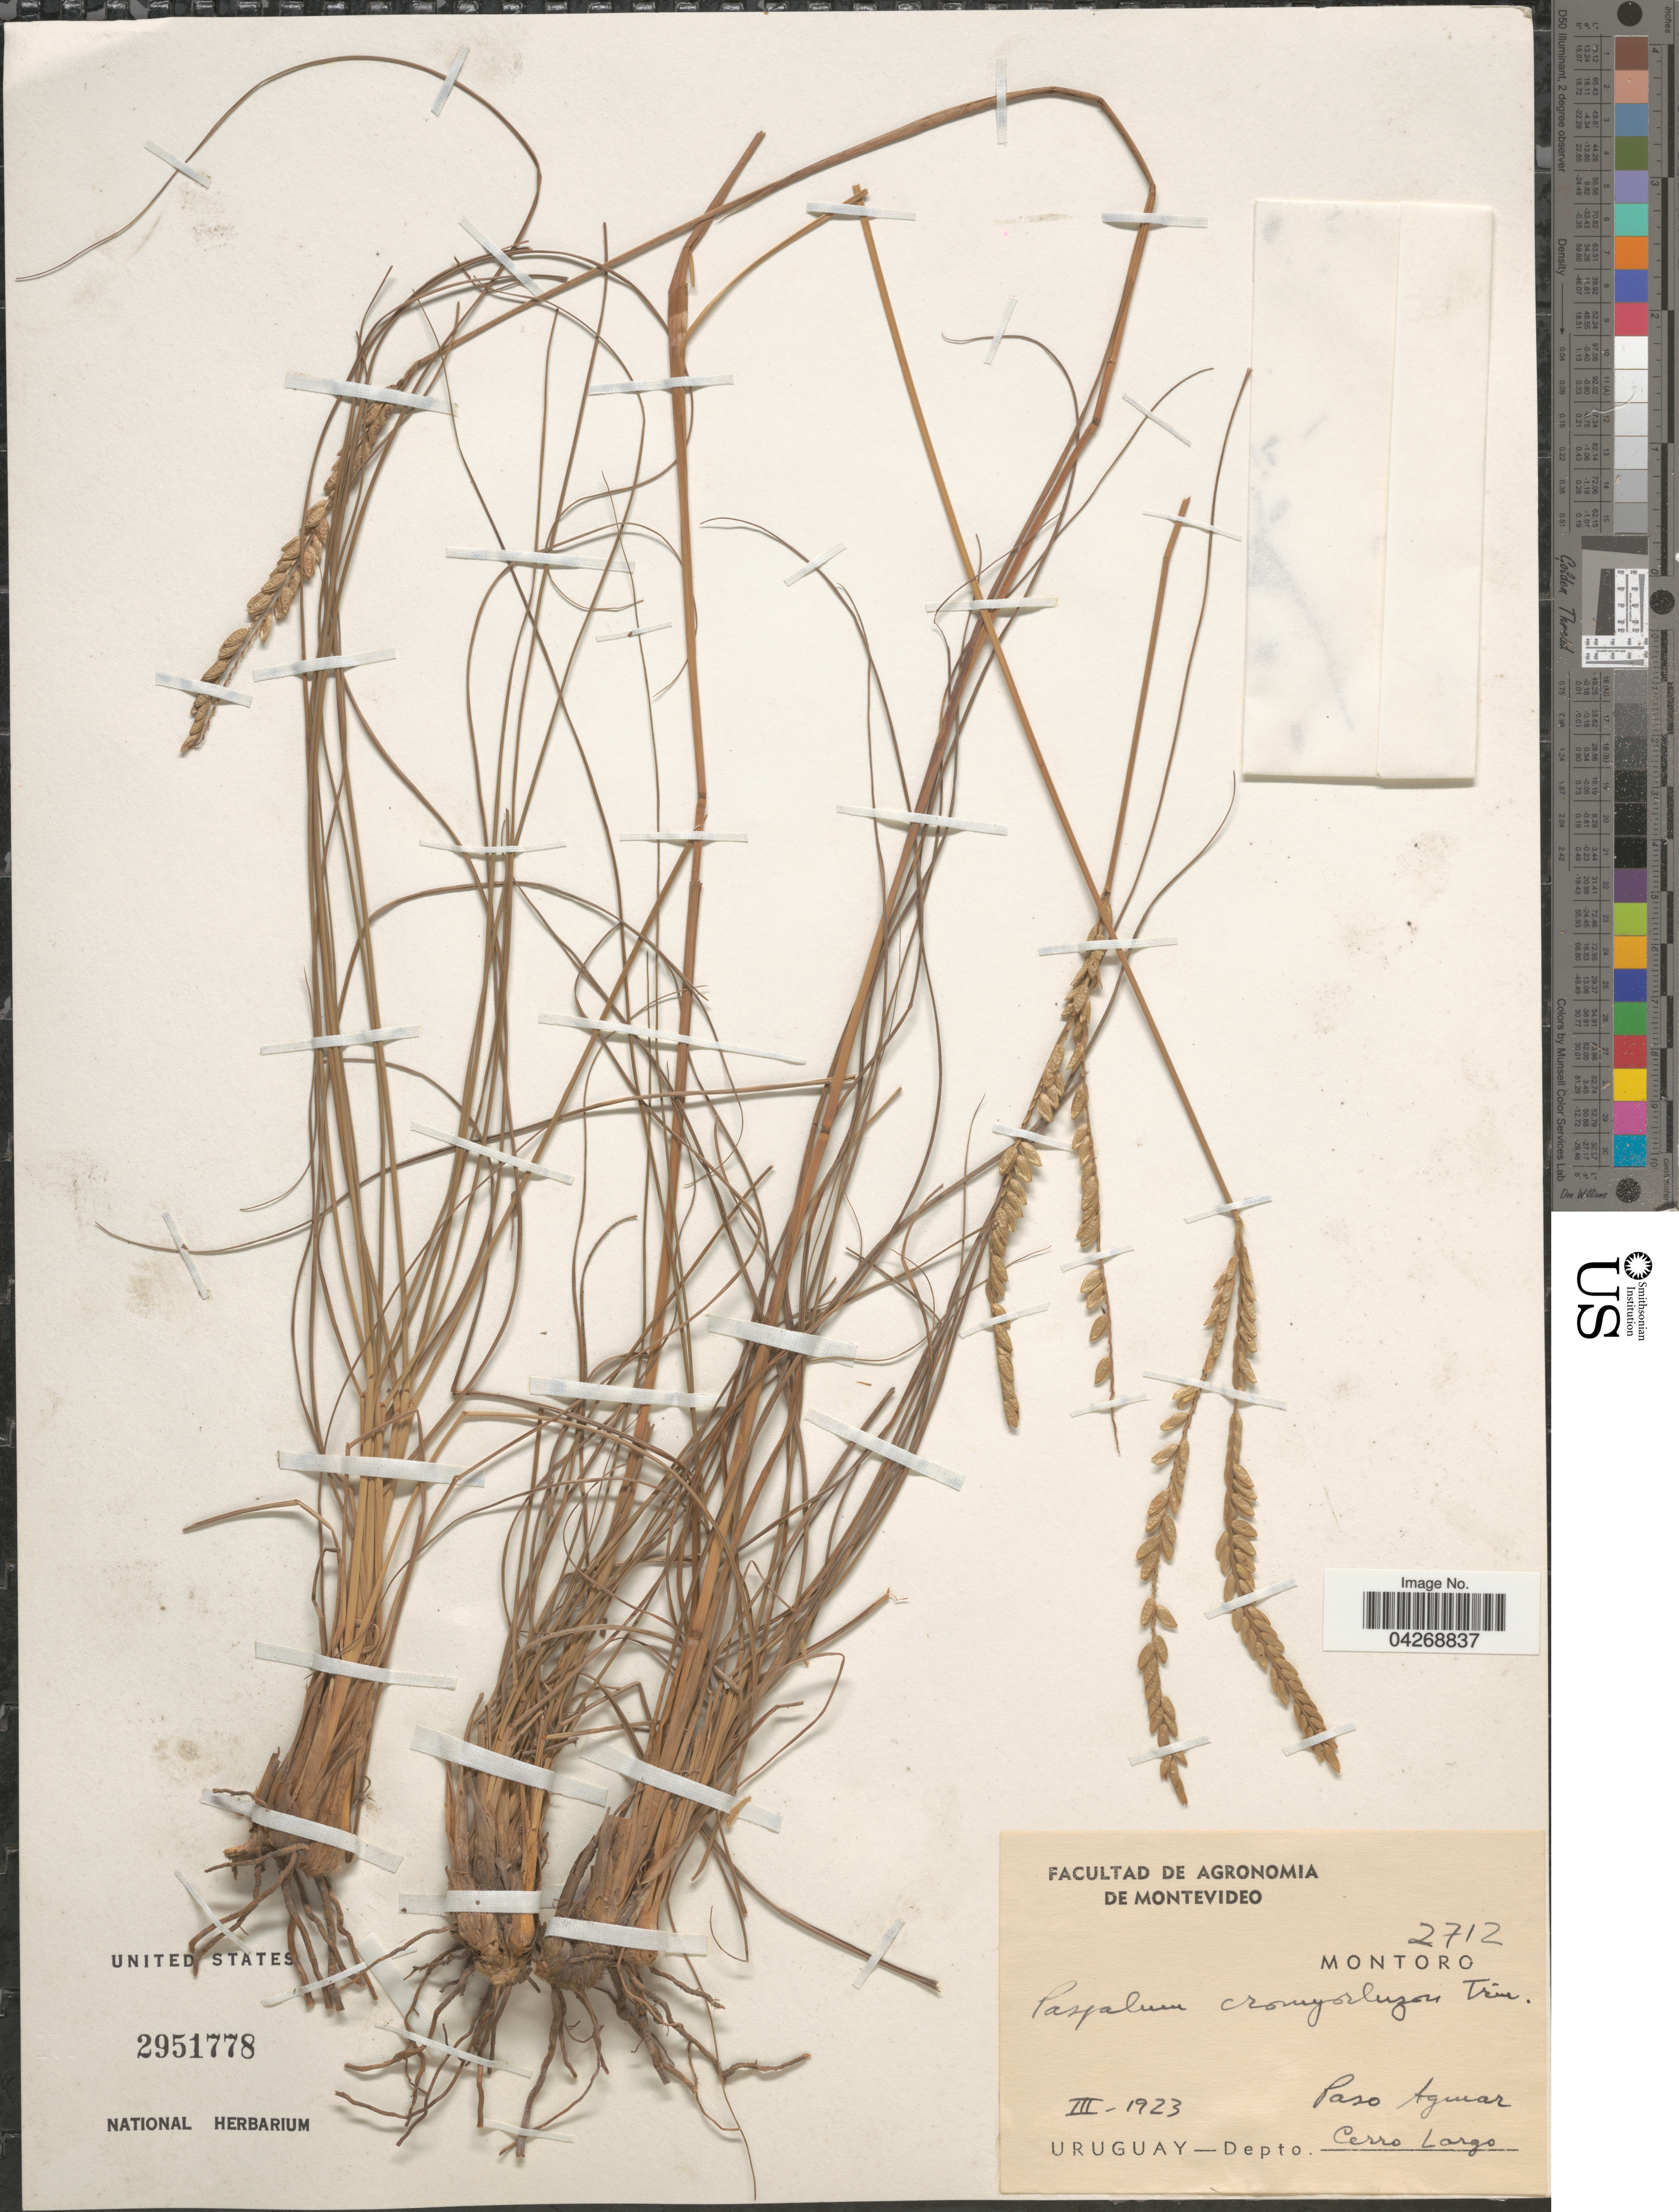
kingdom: Plantae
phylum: Tracheophyta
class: Liliopsida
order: Poales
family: Poaceae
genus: Paspalum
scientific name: Paspalum cromyorhizon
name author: Trin. ex Döll in Mart.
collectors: Montoro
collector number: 2712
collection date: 1923-03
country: Uruguay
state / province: Cerro Largo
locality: Montoro. Paso Agmar. Depto. Cerro Largo.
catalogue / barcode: US 2951778